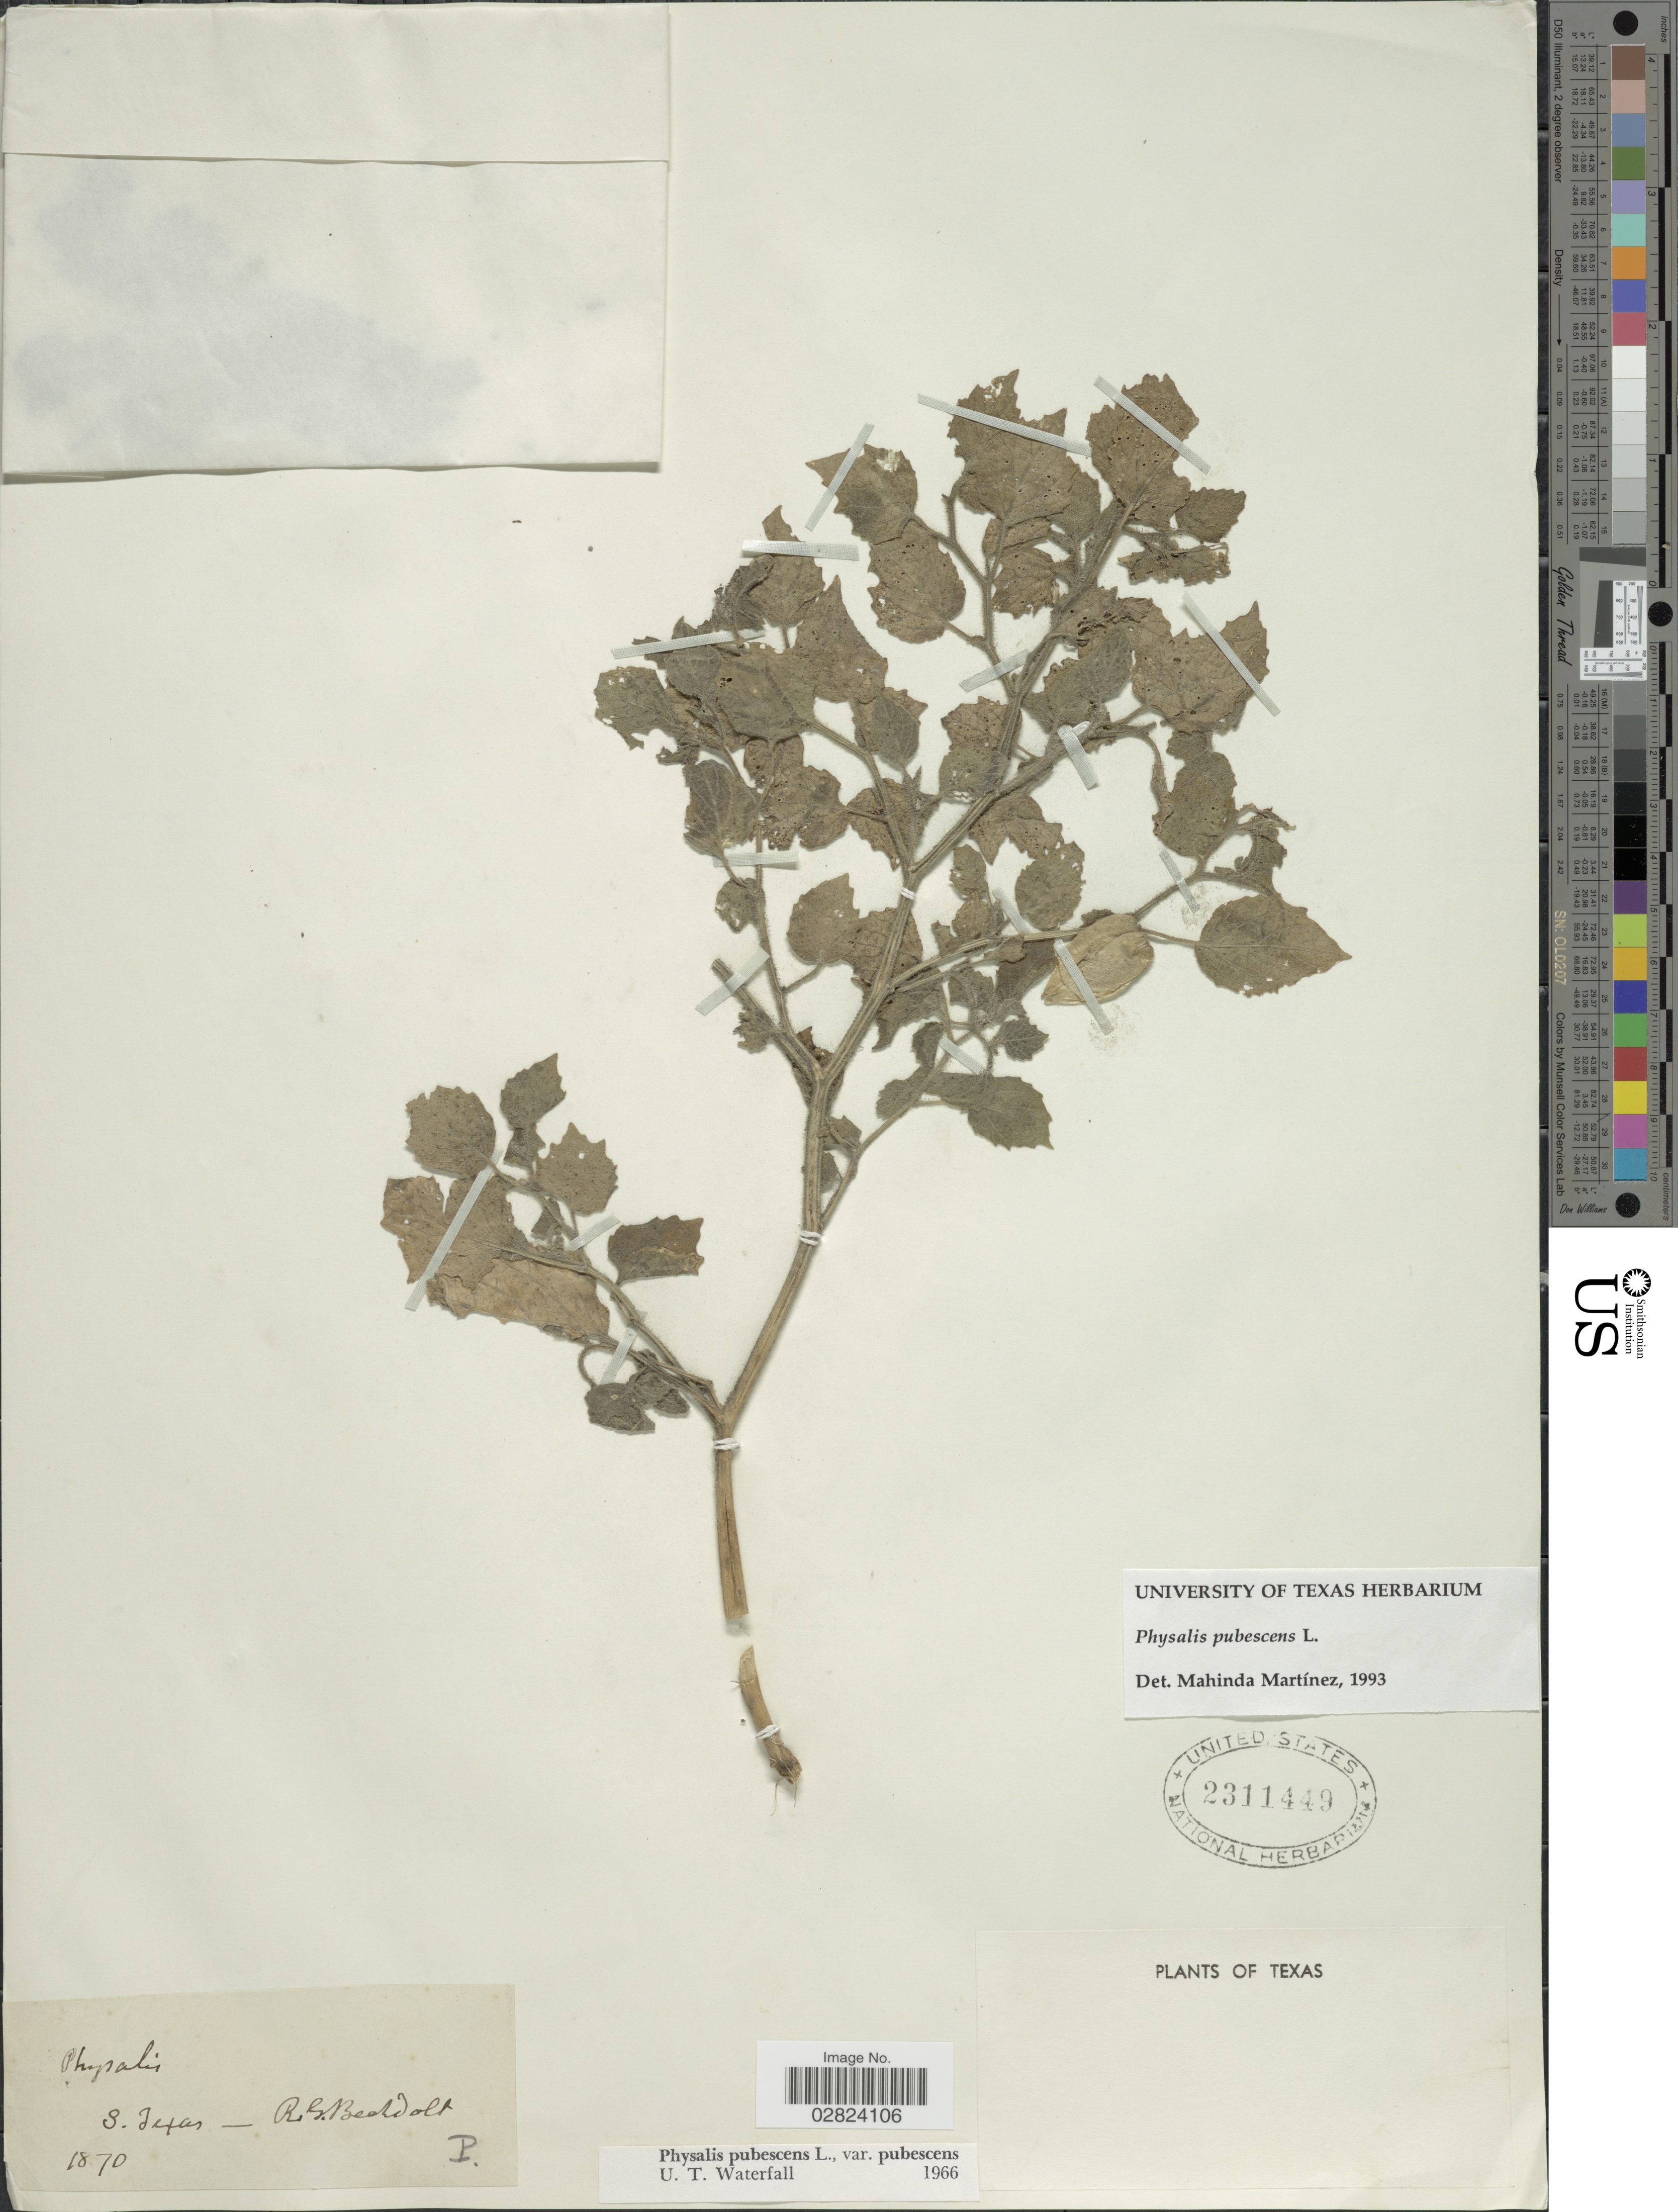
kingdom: Plantae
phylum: Tracheophyta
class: Magnoliopsida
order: Solanales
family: Solanaceae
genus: Physalis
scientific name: Physalis pubescens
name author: L.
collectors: R. Bechdolt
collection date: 1870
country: United States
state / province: Texas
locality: S. Texas.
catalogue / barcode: US 2311449